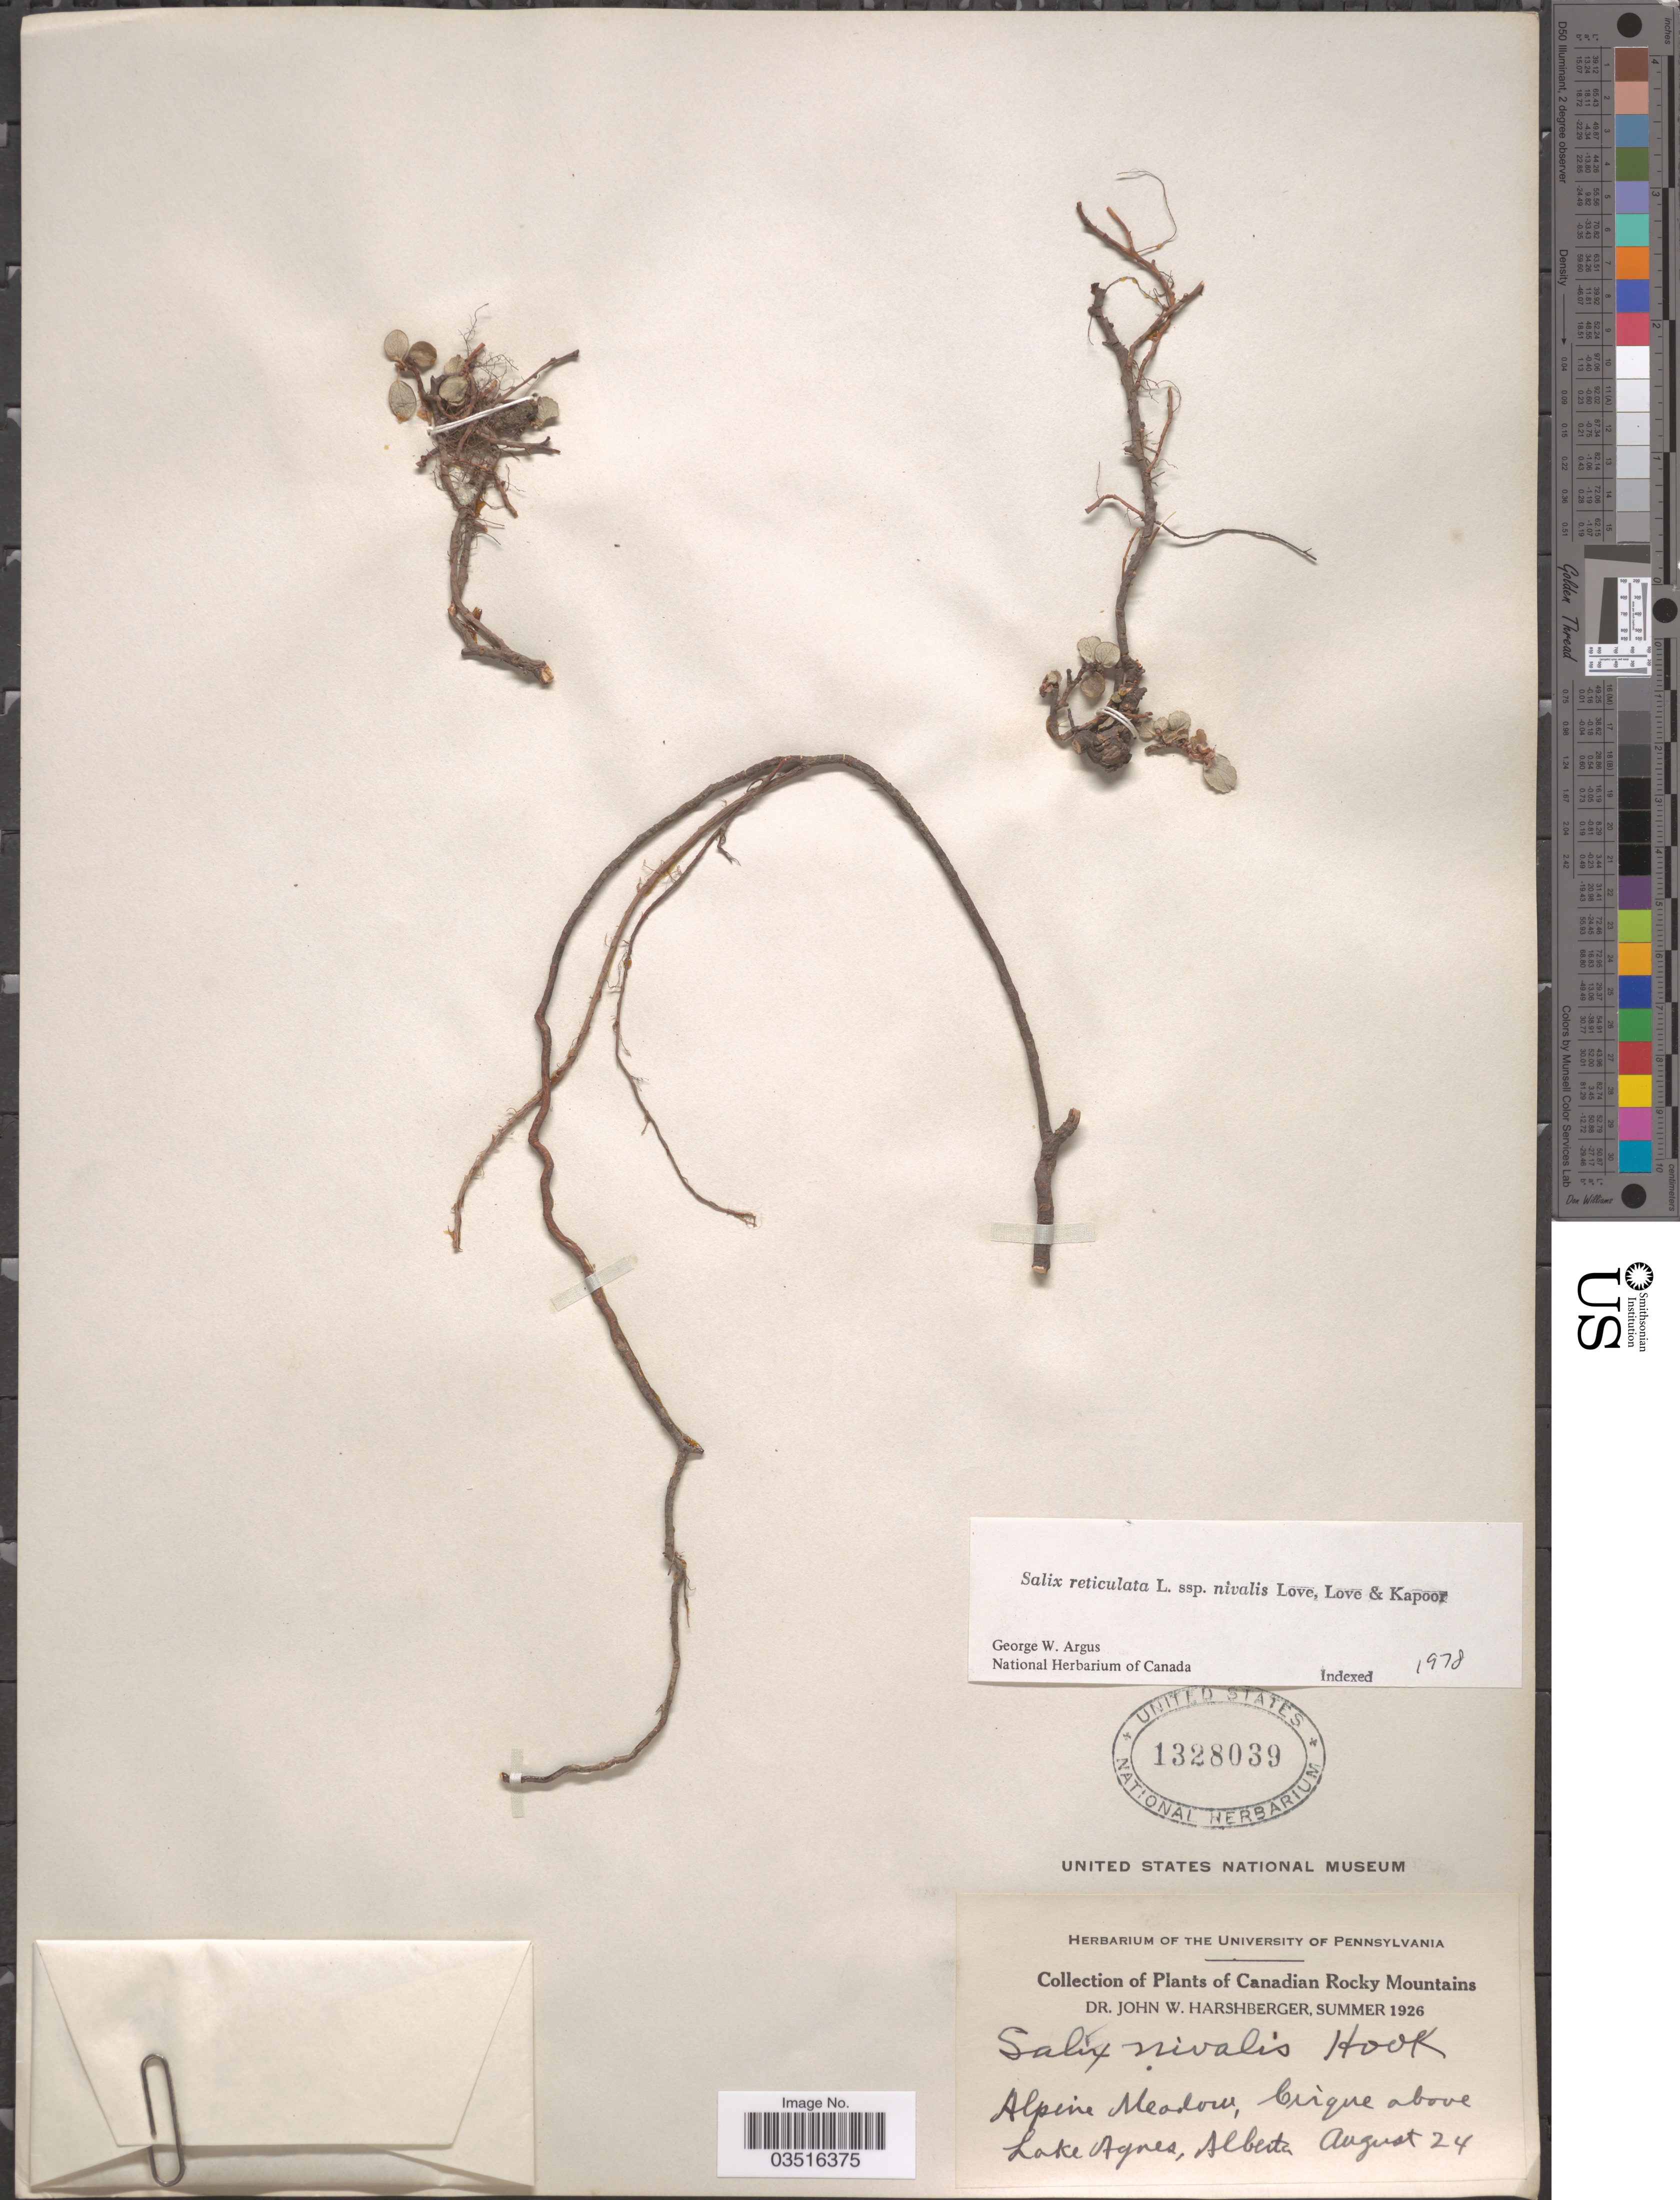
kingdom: Plantae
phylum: Tracheophyta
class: Magnoliopsida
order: Malpighiales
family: Salicaceae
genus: Salix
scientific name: Salix reticulata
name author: L.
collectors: J. W. Harshberger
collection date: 1926-08-24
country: Canada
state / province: Alberta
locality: Canadian Rocky Mountains. Cirque above Lake Agnes.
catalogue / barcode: US 1328039